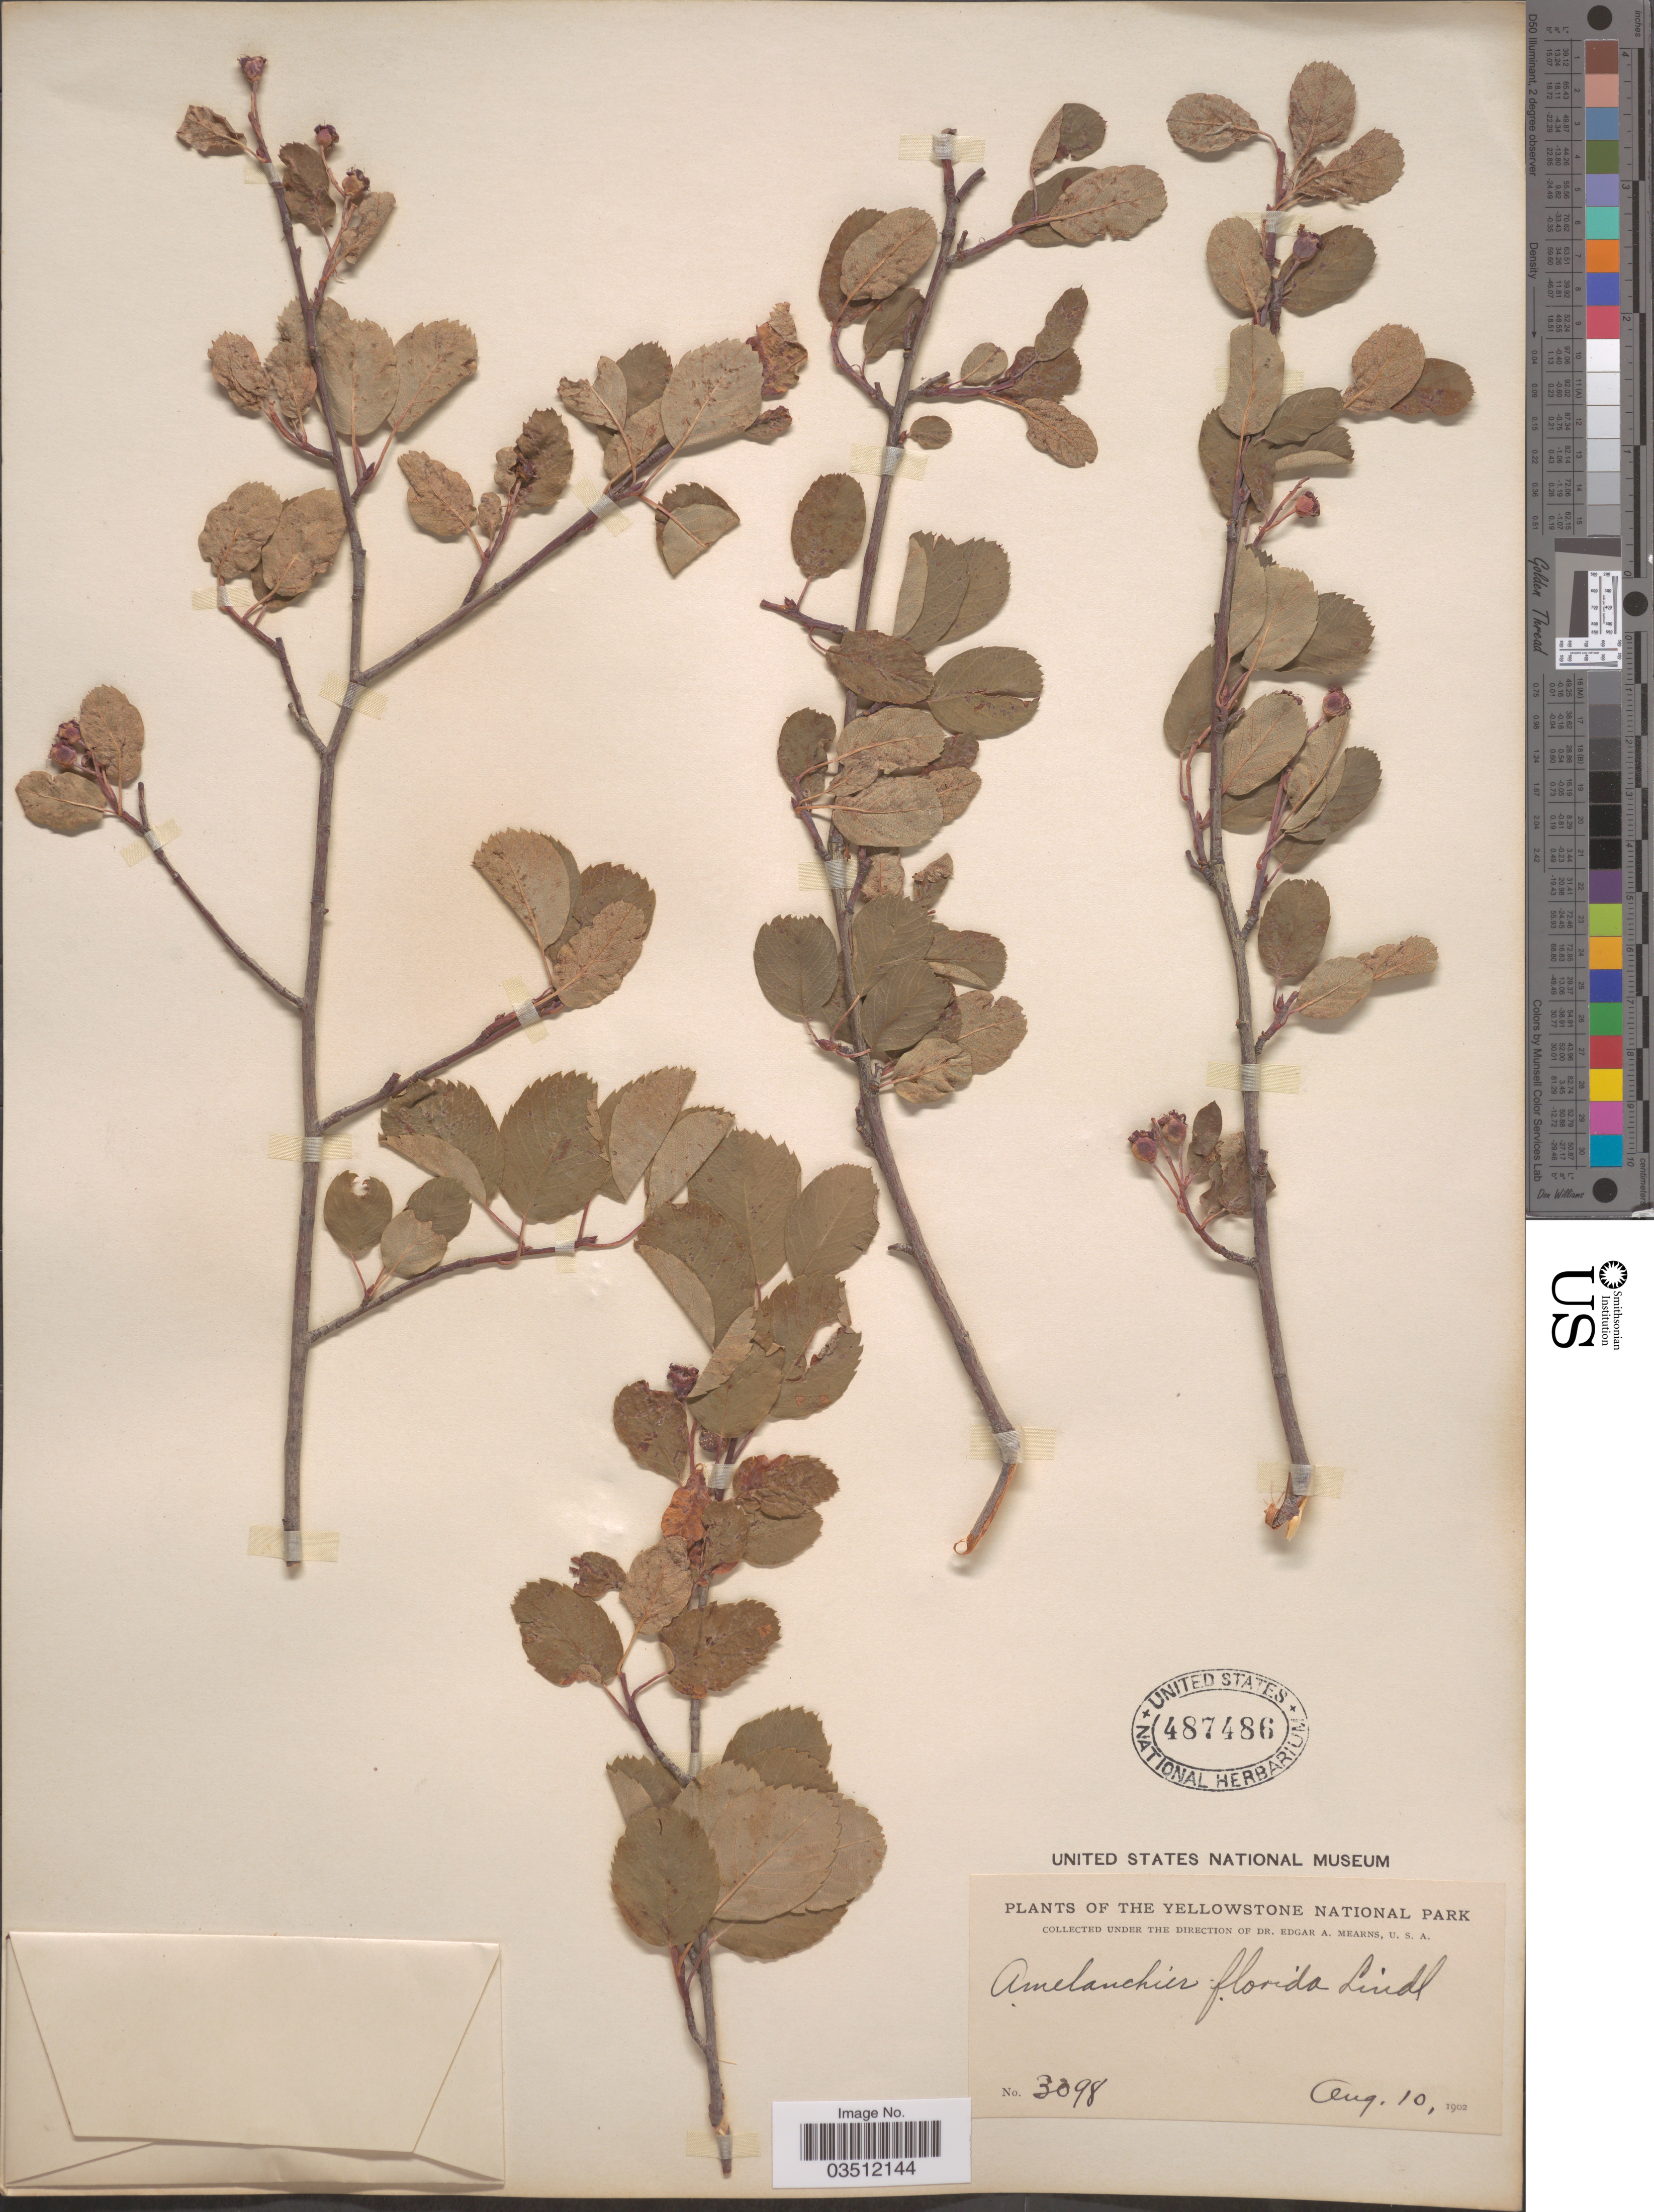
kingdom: Plantae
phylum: Tracheophyta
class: Magnoliopsida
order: Rosales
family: Rosaceae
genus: Amelanchier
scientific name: Amelanchier florida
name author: Lindl.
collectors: E. A. Mearns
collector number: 3098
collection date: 1902-08-10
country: United States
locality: Yellowstone National Park.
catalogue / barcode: US 487486